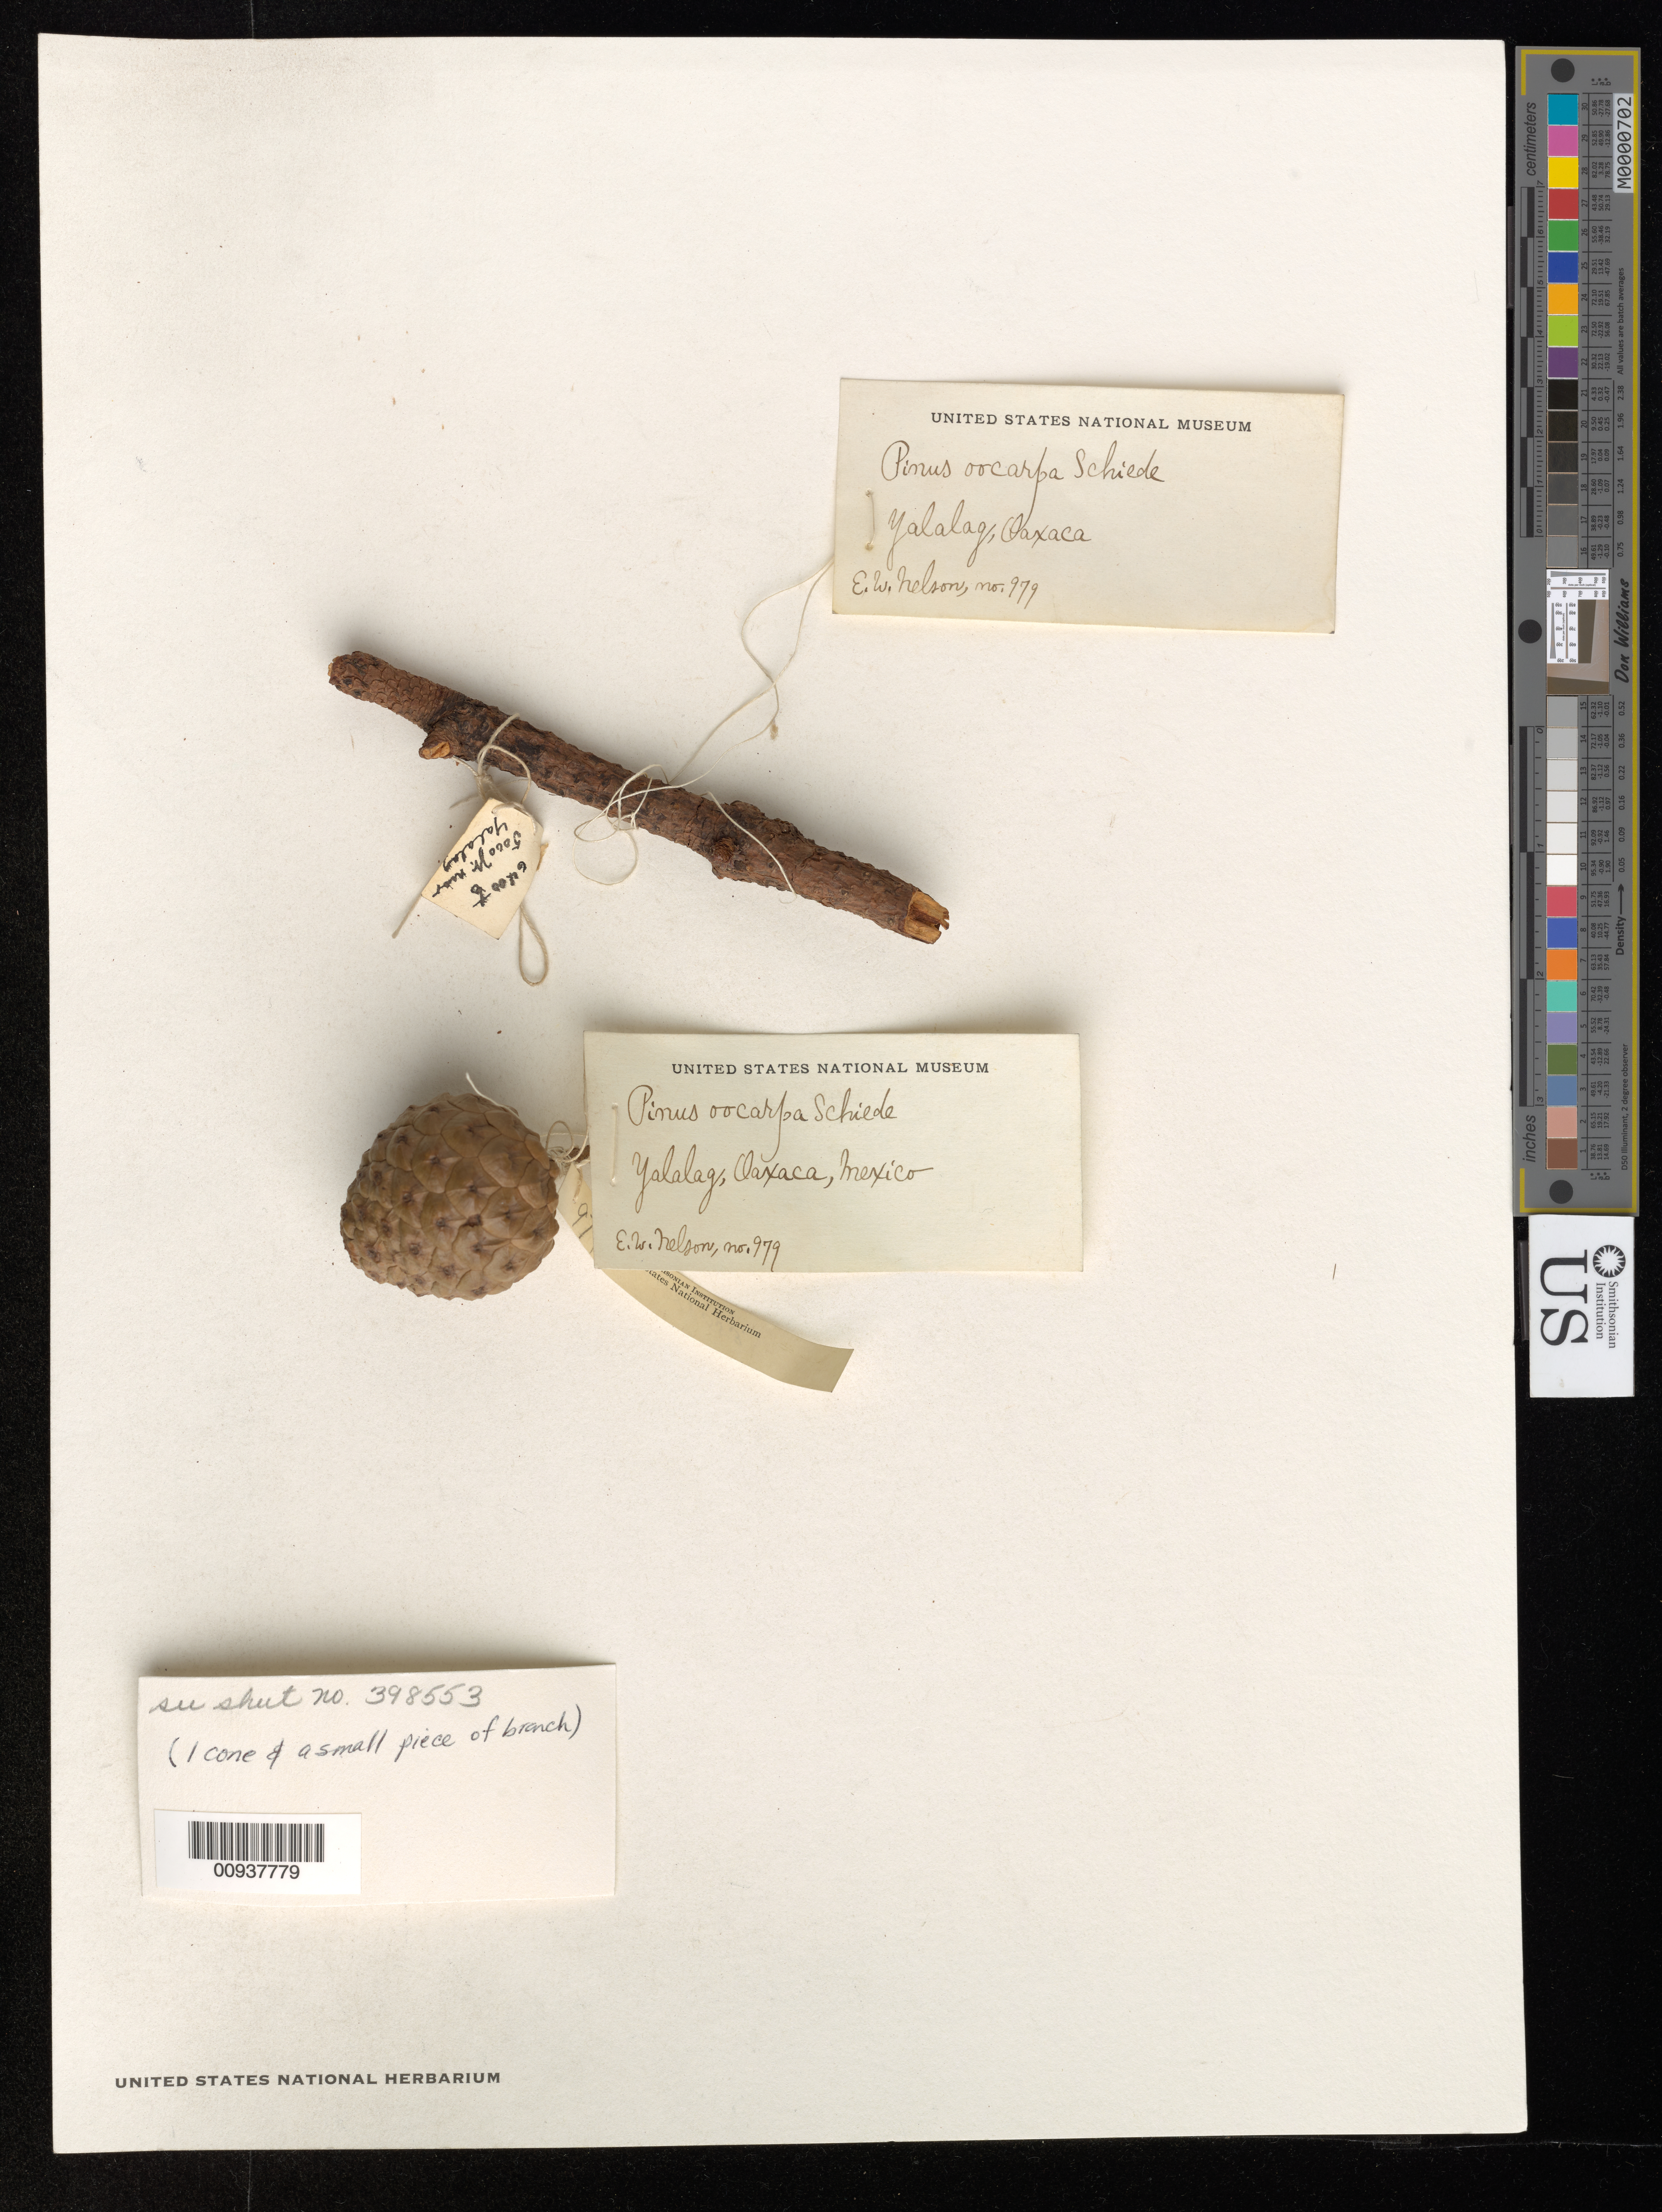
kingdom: Plantae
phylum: Tracheophyta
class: Pinopsida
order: Pinales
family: Pinaceae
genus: Pinus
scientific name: Pinus oocarpa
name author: Schiede ex Schltdl.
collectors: E. W. Nelson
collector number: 979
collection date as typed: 01 Aug 1894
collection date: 1894-08-01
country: Mexico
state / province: Oaxaca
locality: Mountains about Yalalag.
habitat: Mountains.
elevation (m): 1524